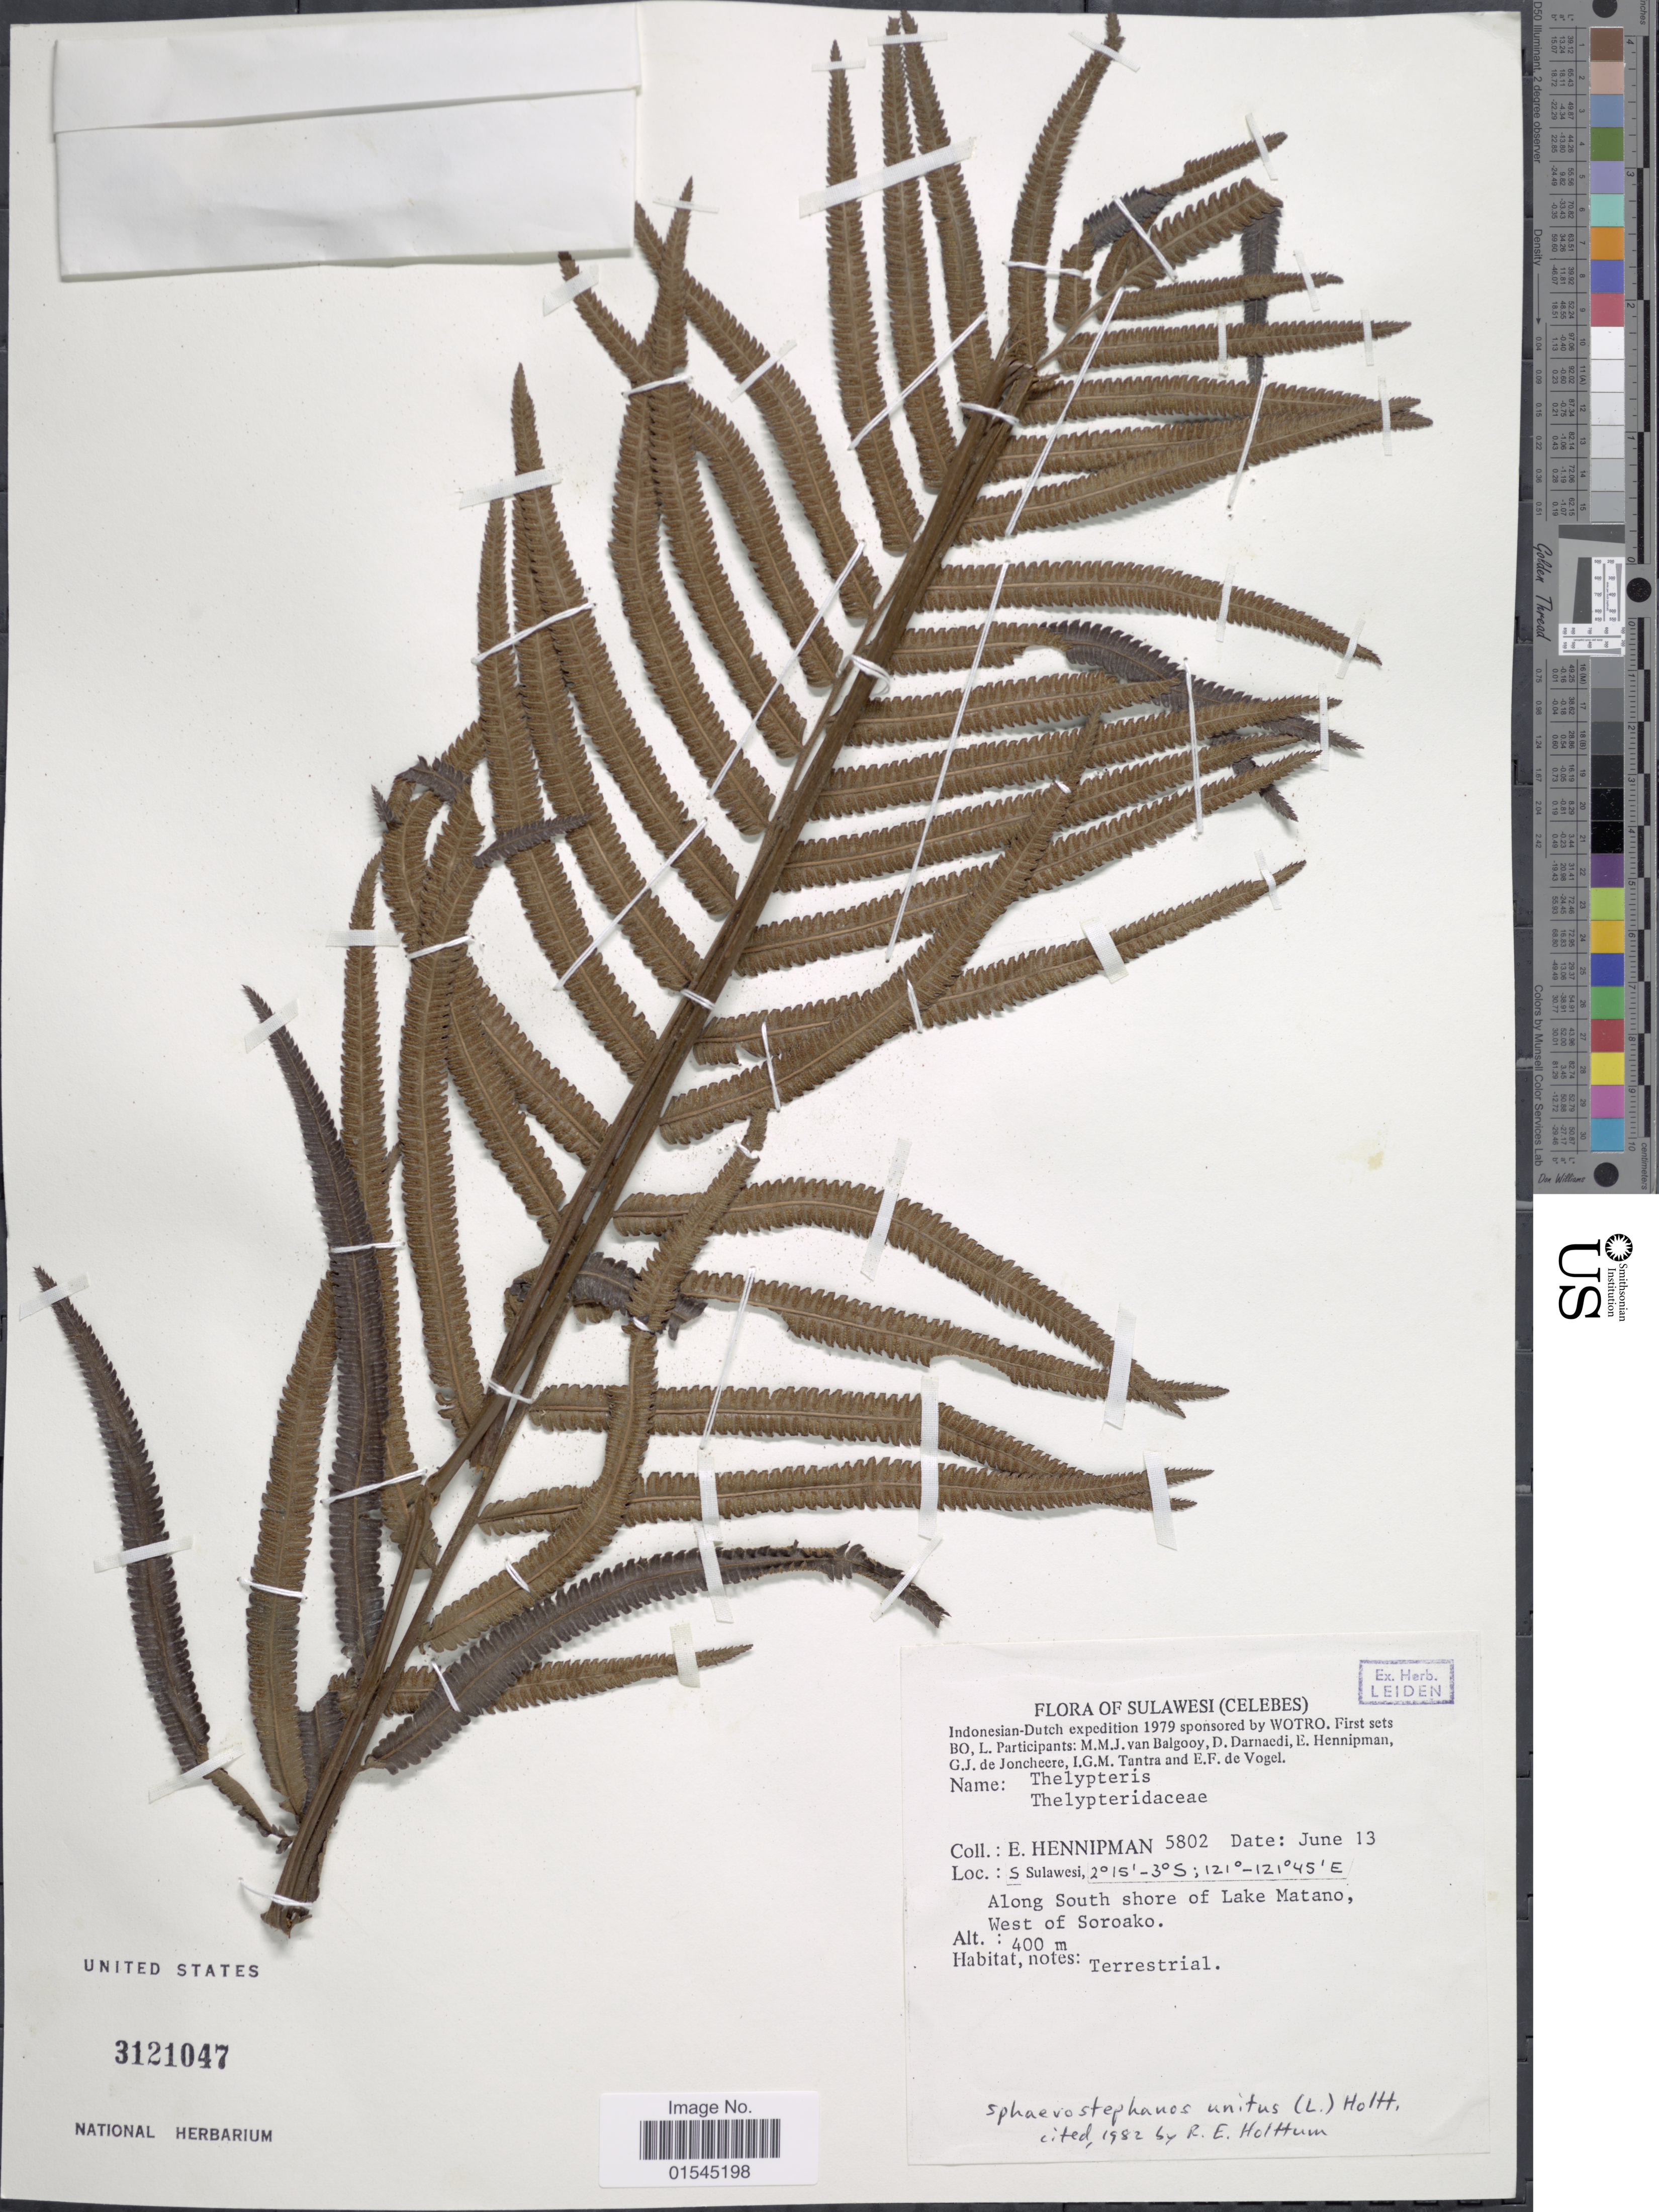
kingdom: Plantae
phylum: Tracheophyta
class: Polypodiopsida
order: Polypodiales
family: Thelypteridaceae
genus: Sphaerostephanos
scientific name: Sphaerostephanos unitus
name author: (L.) Holttum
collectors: E. Hennipman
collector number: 5802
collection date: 1979-06-13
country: Indonesia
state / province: Sulawesi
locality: S, Sulawesi. Along south shore of Lake Matano, West of Soroaka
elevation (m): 400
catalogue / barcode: US 3121047